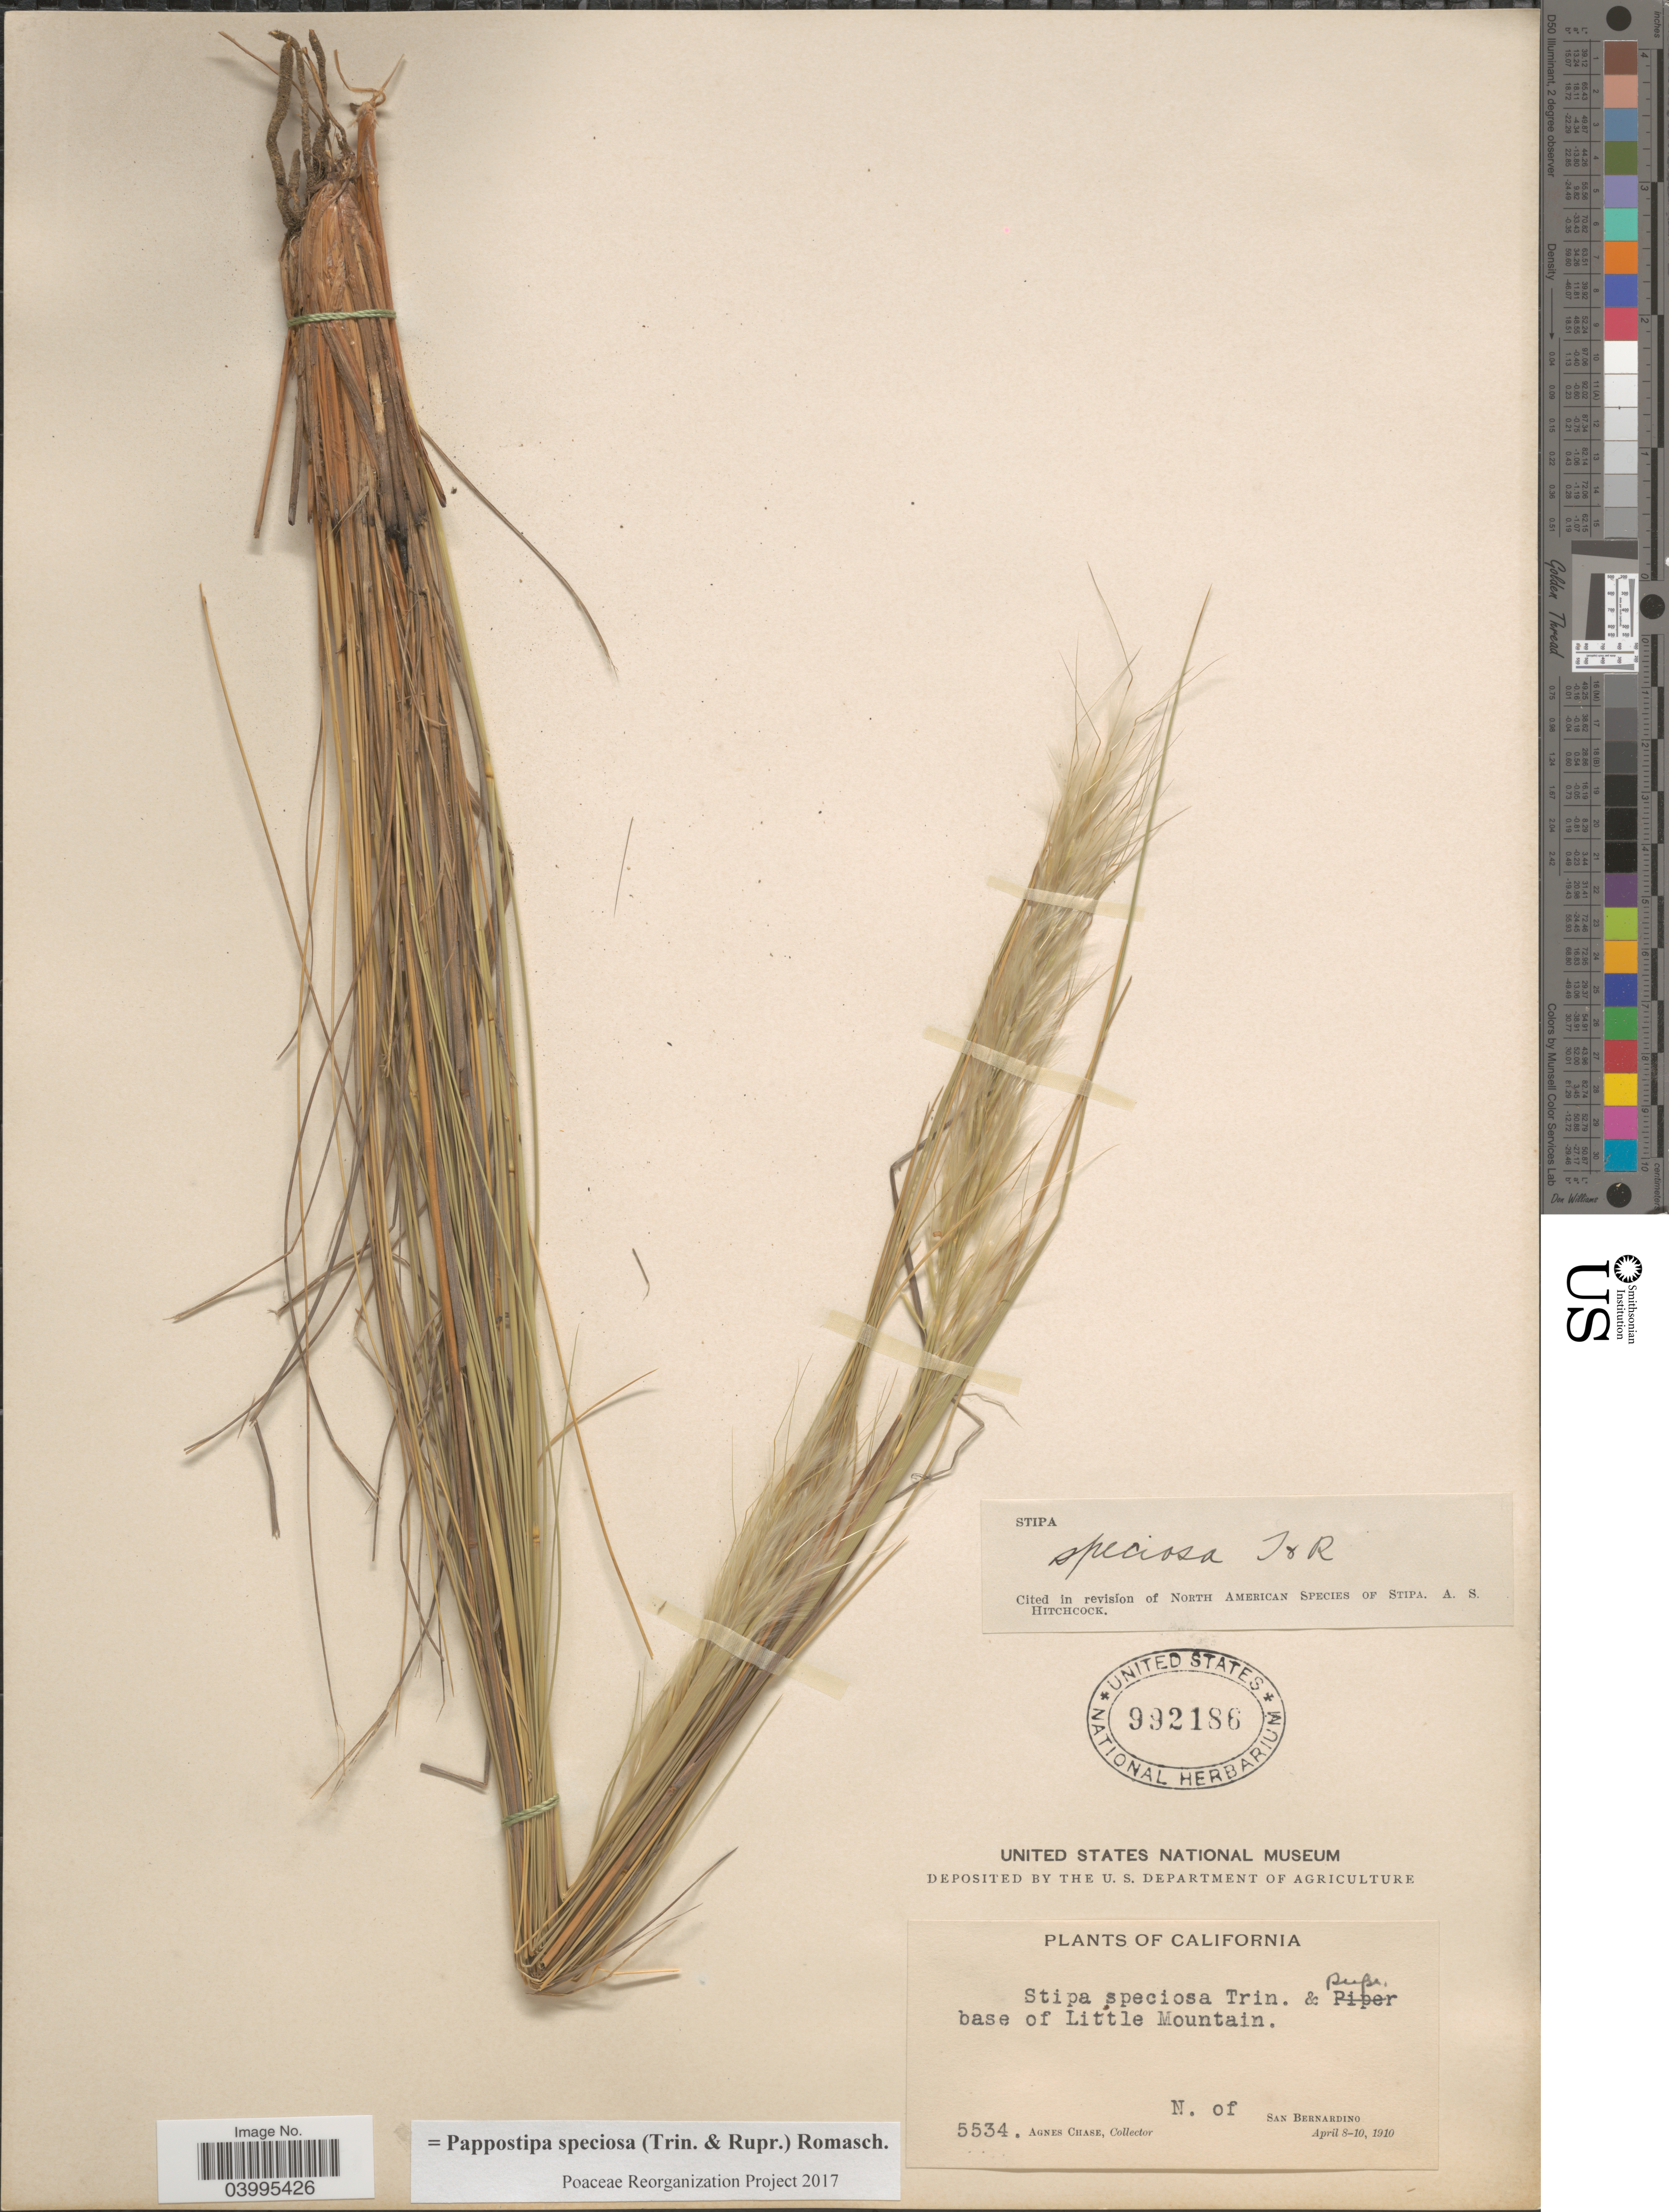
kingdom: Plantae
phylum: Tracheophyta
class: Liliopsida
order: Poales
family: Poaceae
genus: Pappostipa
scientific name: Pappostipa speciosa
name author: (Trin. & Rupr.) Romasch.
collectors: A. Chase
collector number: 5534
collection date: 1910-04-08/1910-04-10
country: United States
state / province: California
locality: Base of Little Mountain. N. of San Bernardino.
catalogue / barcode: US 992186